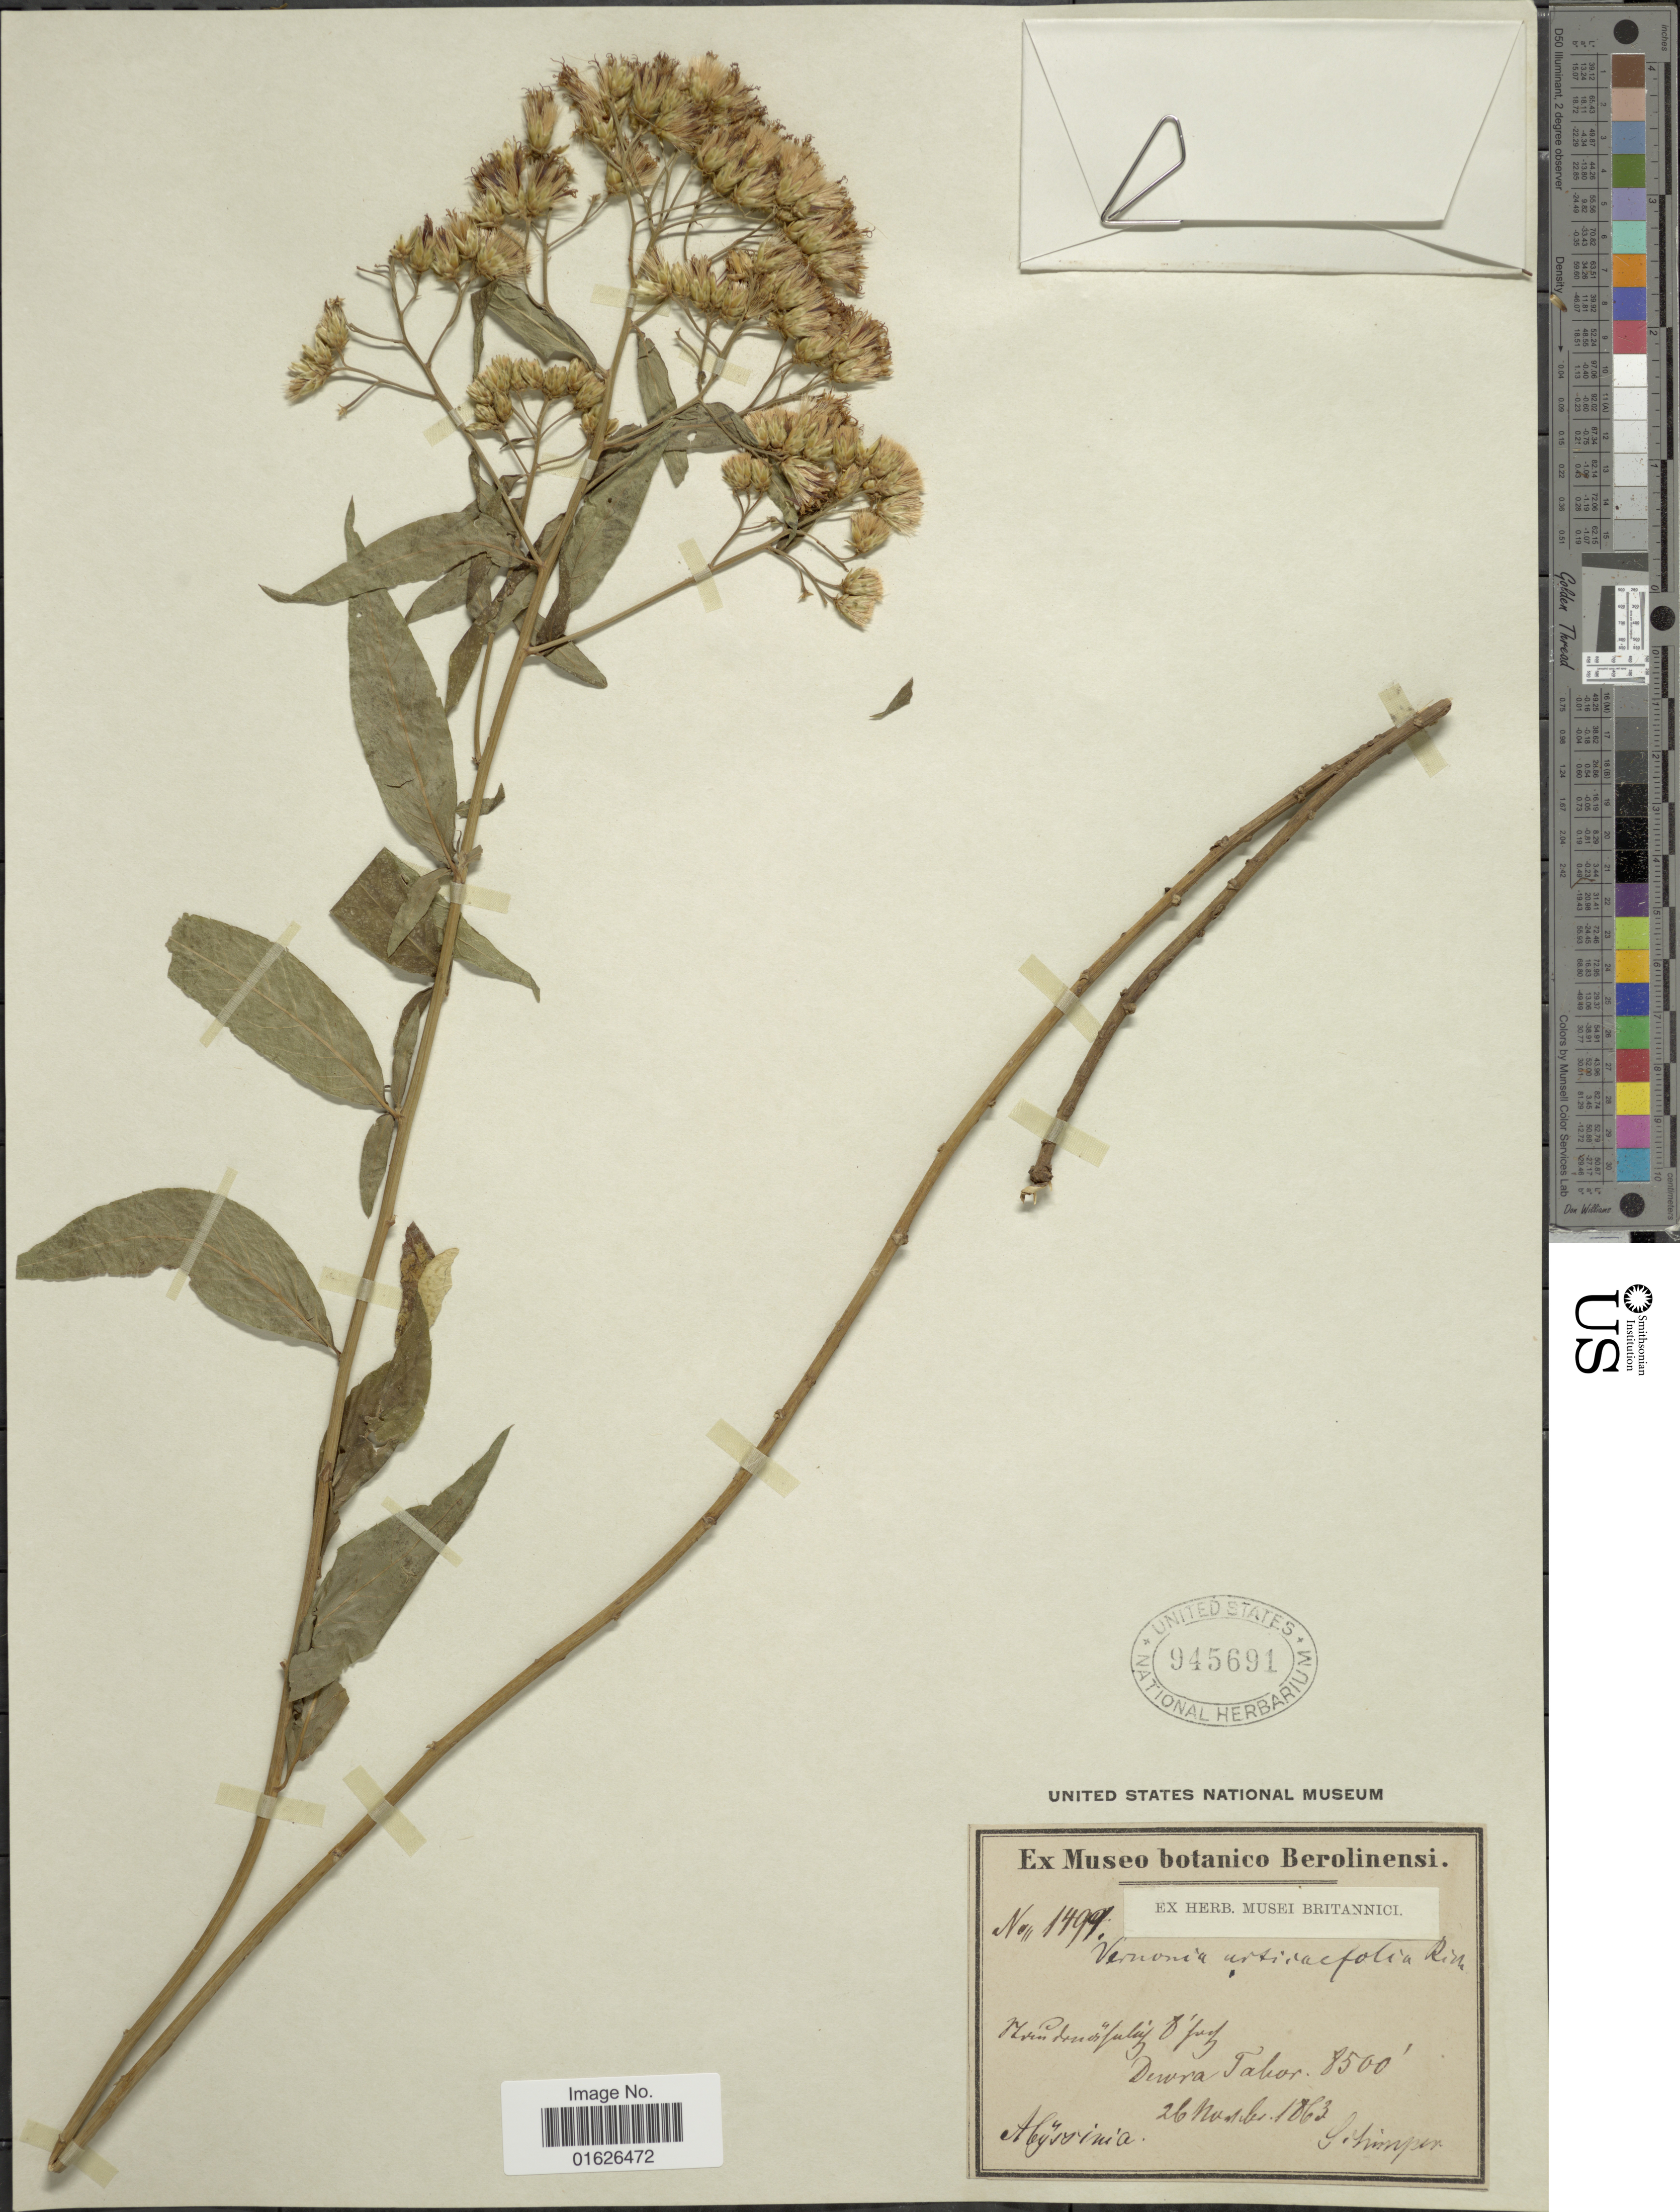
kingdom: Plantae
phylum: Tracheophyta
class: Magnoliopsida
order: Asterales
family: Asteraceae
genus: Gymnanthemum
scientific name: Gymnanthemum urticifolium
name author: (A. Rich.) H. Rob.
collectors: -. Schimper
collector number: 1499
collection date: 1863-11-26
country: Eritrea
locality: Abyssinia, [illegible text], Dewra Tabor. [Ethiopia?]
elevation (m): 2591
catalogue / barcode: US 945691